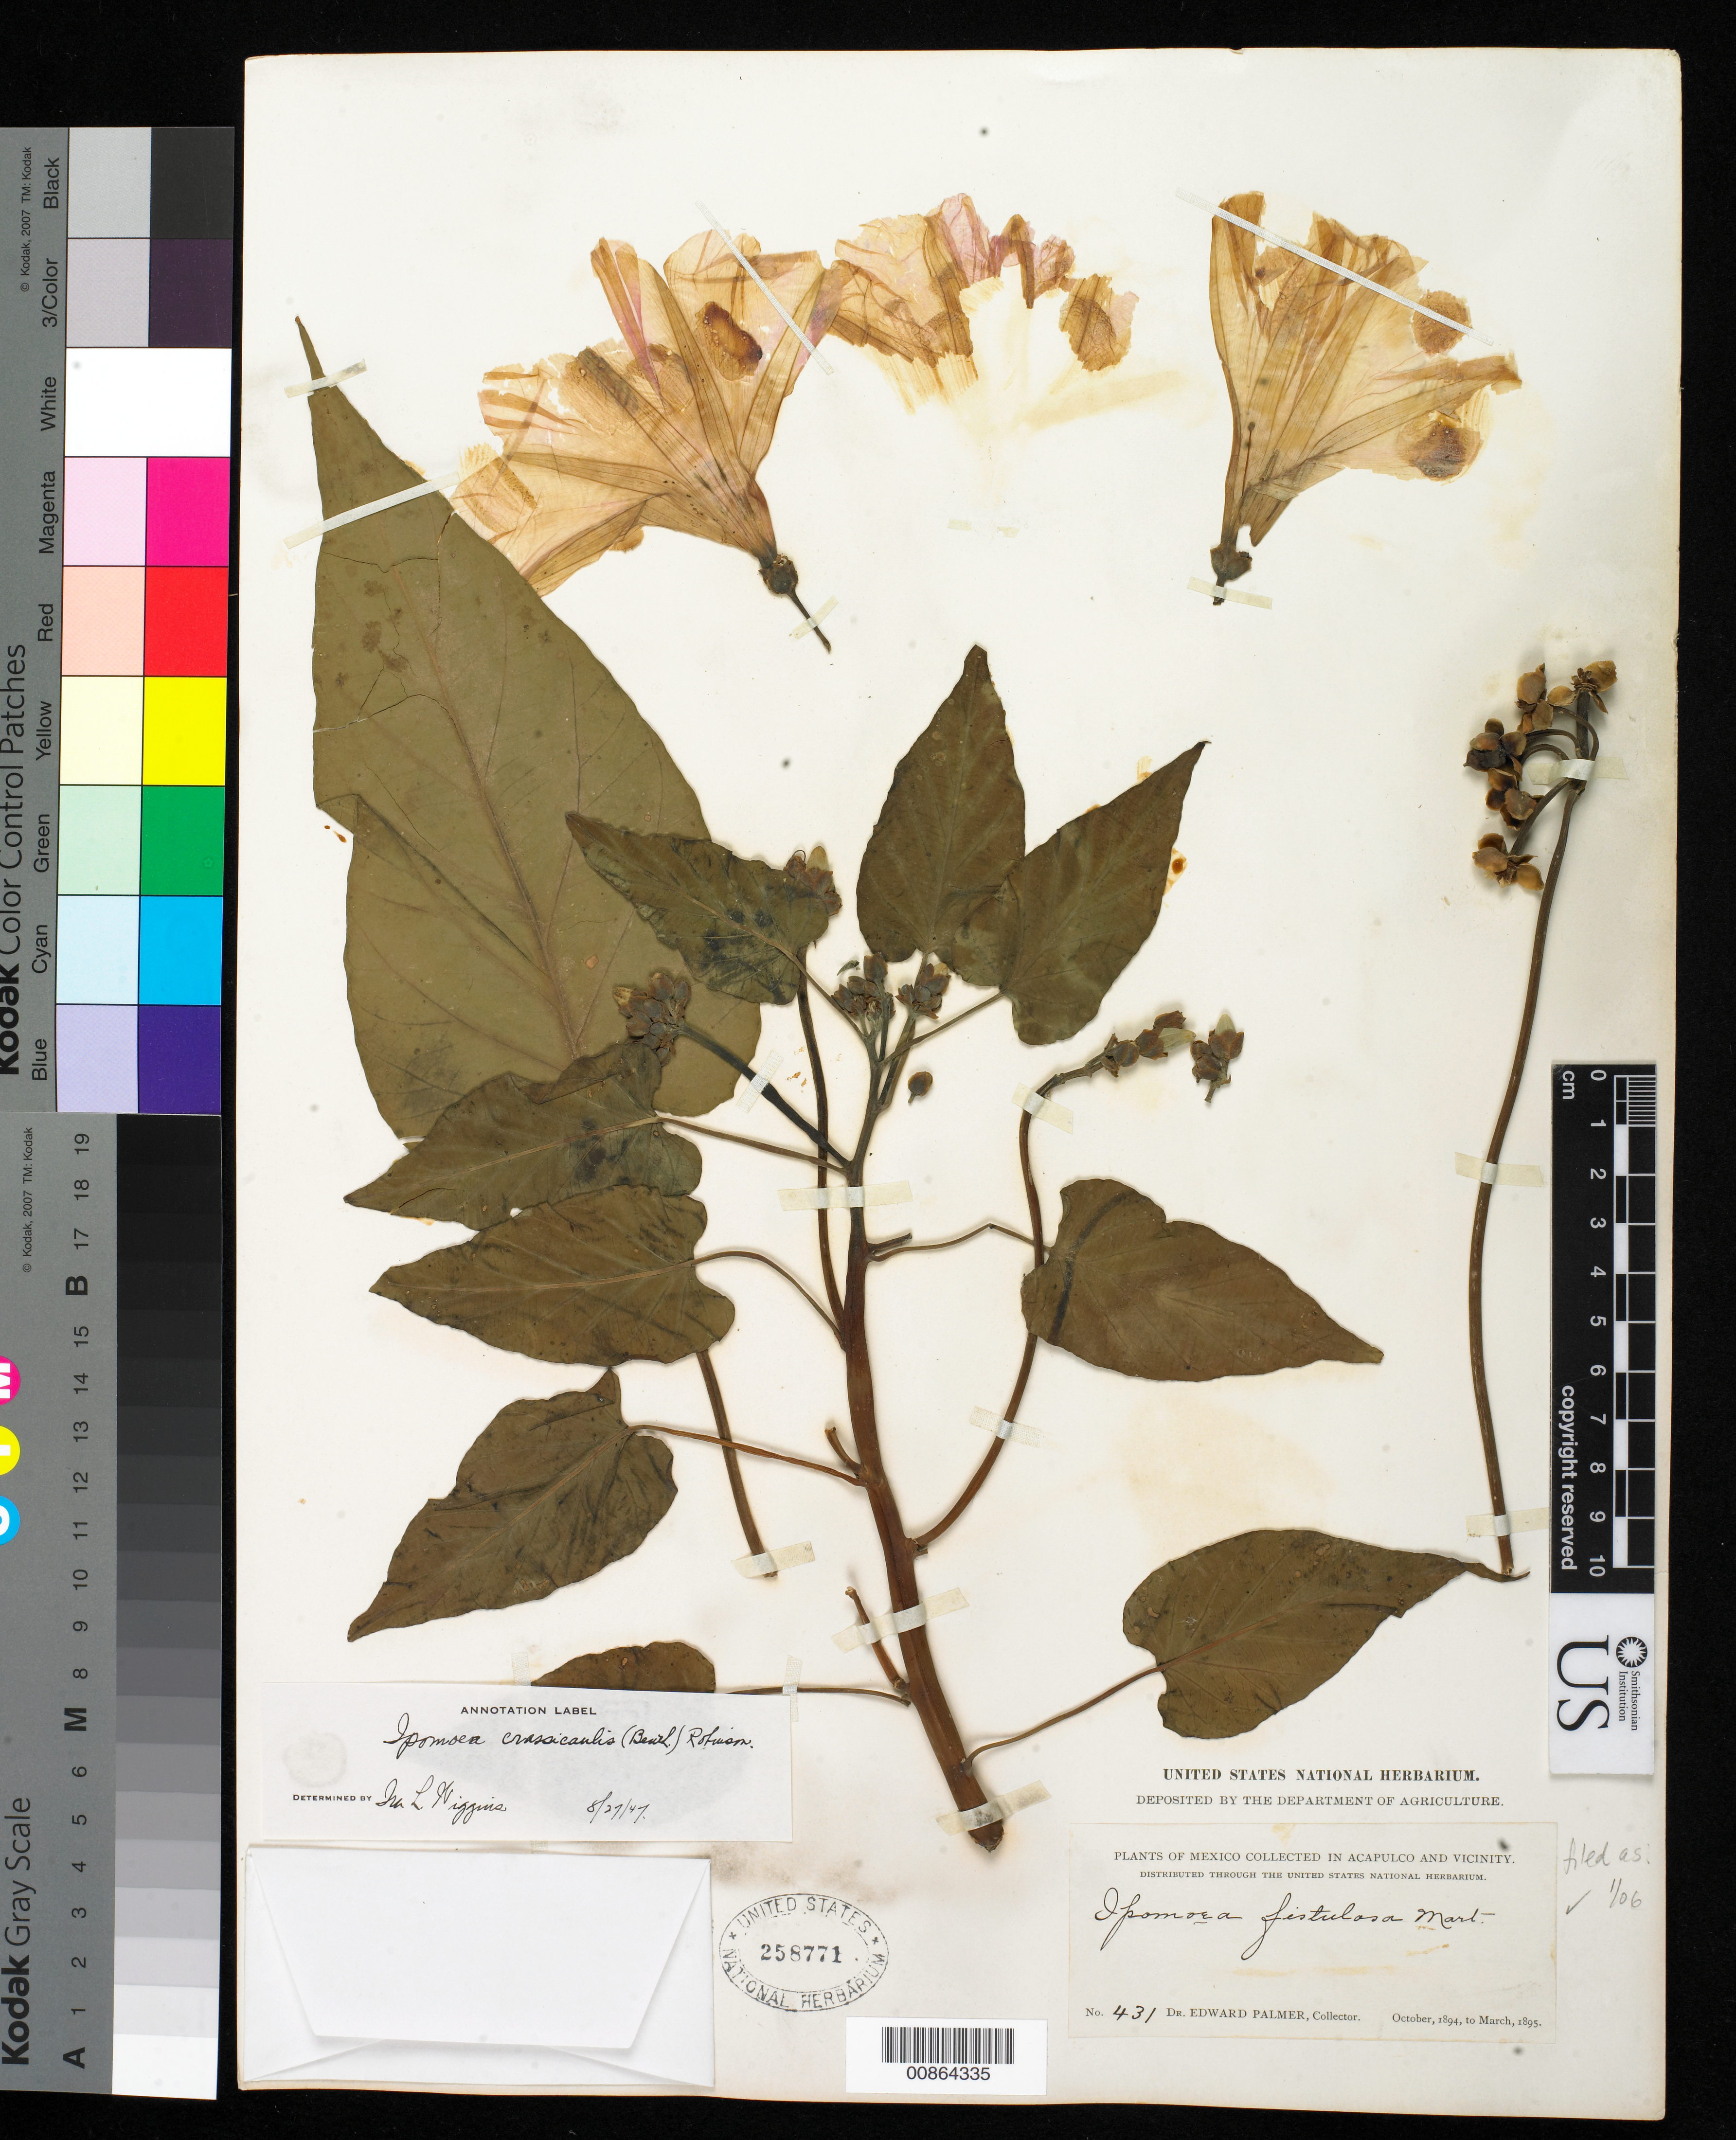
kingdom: Plantae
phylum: Tracheophyta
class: Magnoliopsida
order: Solanales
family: Convolvulaceae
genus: Ipomoea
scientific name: Ipomoea fistulosa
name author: Mart. ex Choisy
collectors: E. Palmer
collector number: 431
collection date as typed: Oct 1894 to -- Mar 1895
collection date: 1894-10/1895-03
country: Mexico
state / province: Guerrero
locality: Acapulco, Guerrero and vicinity.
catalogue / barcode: US 258771